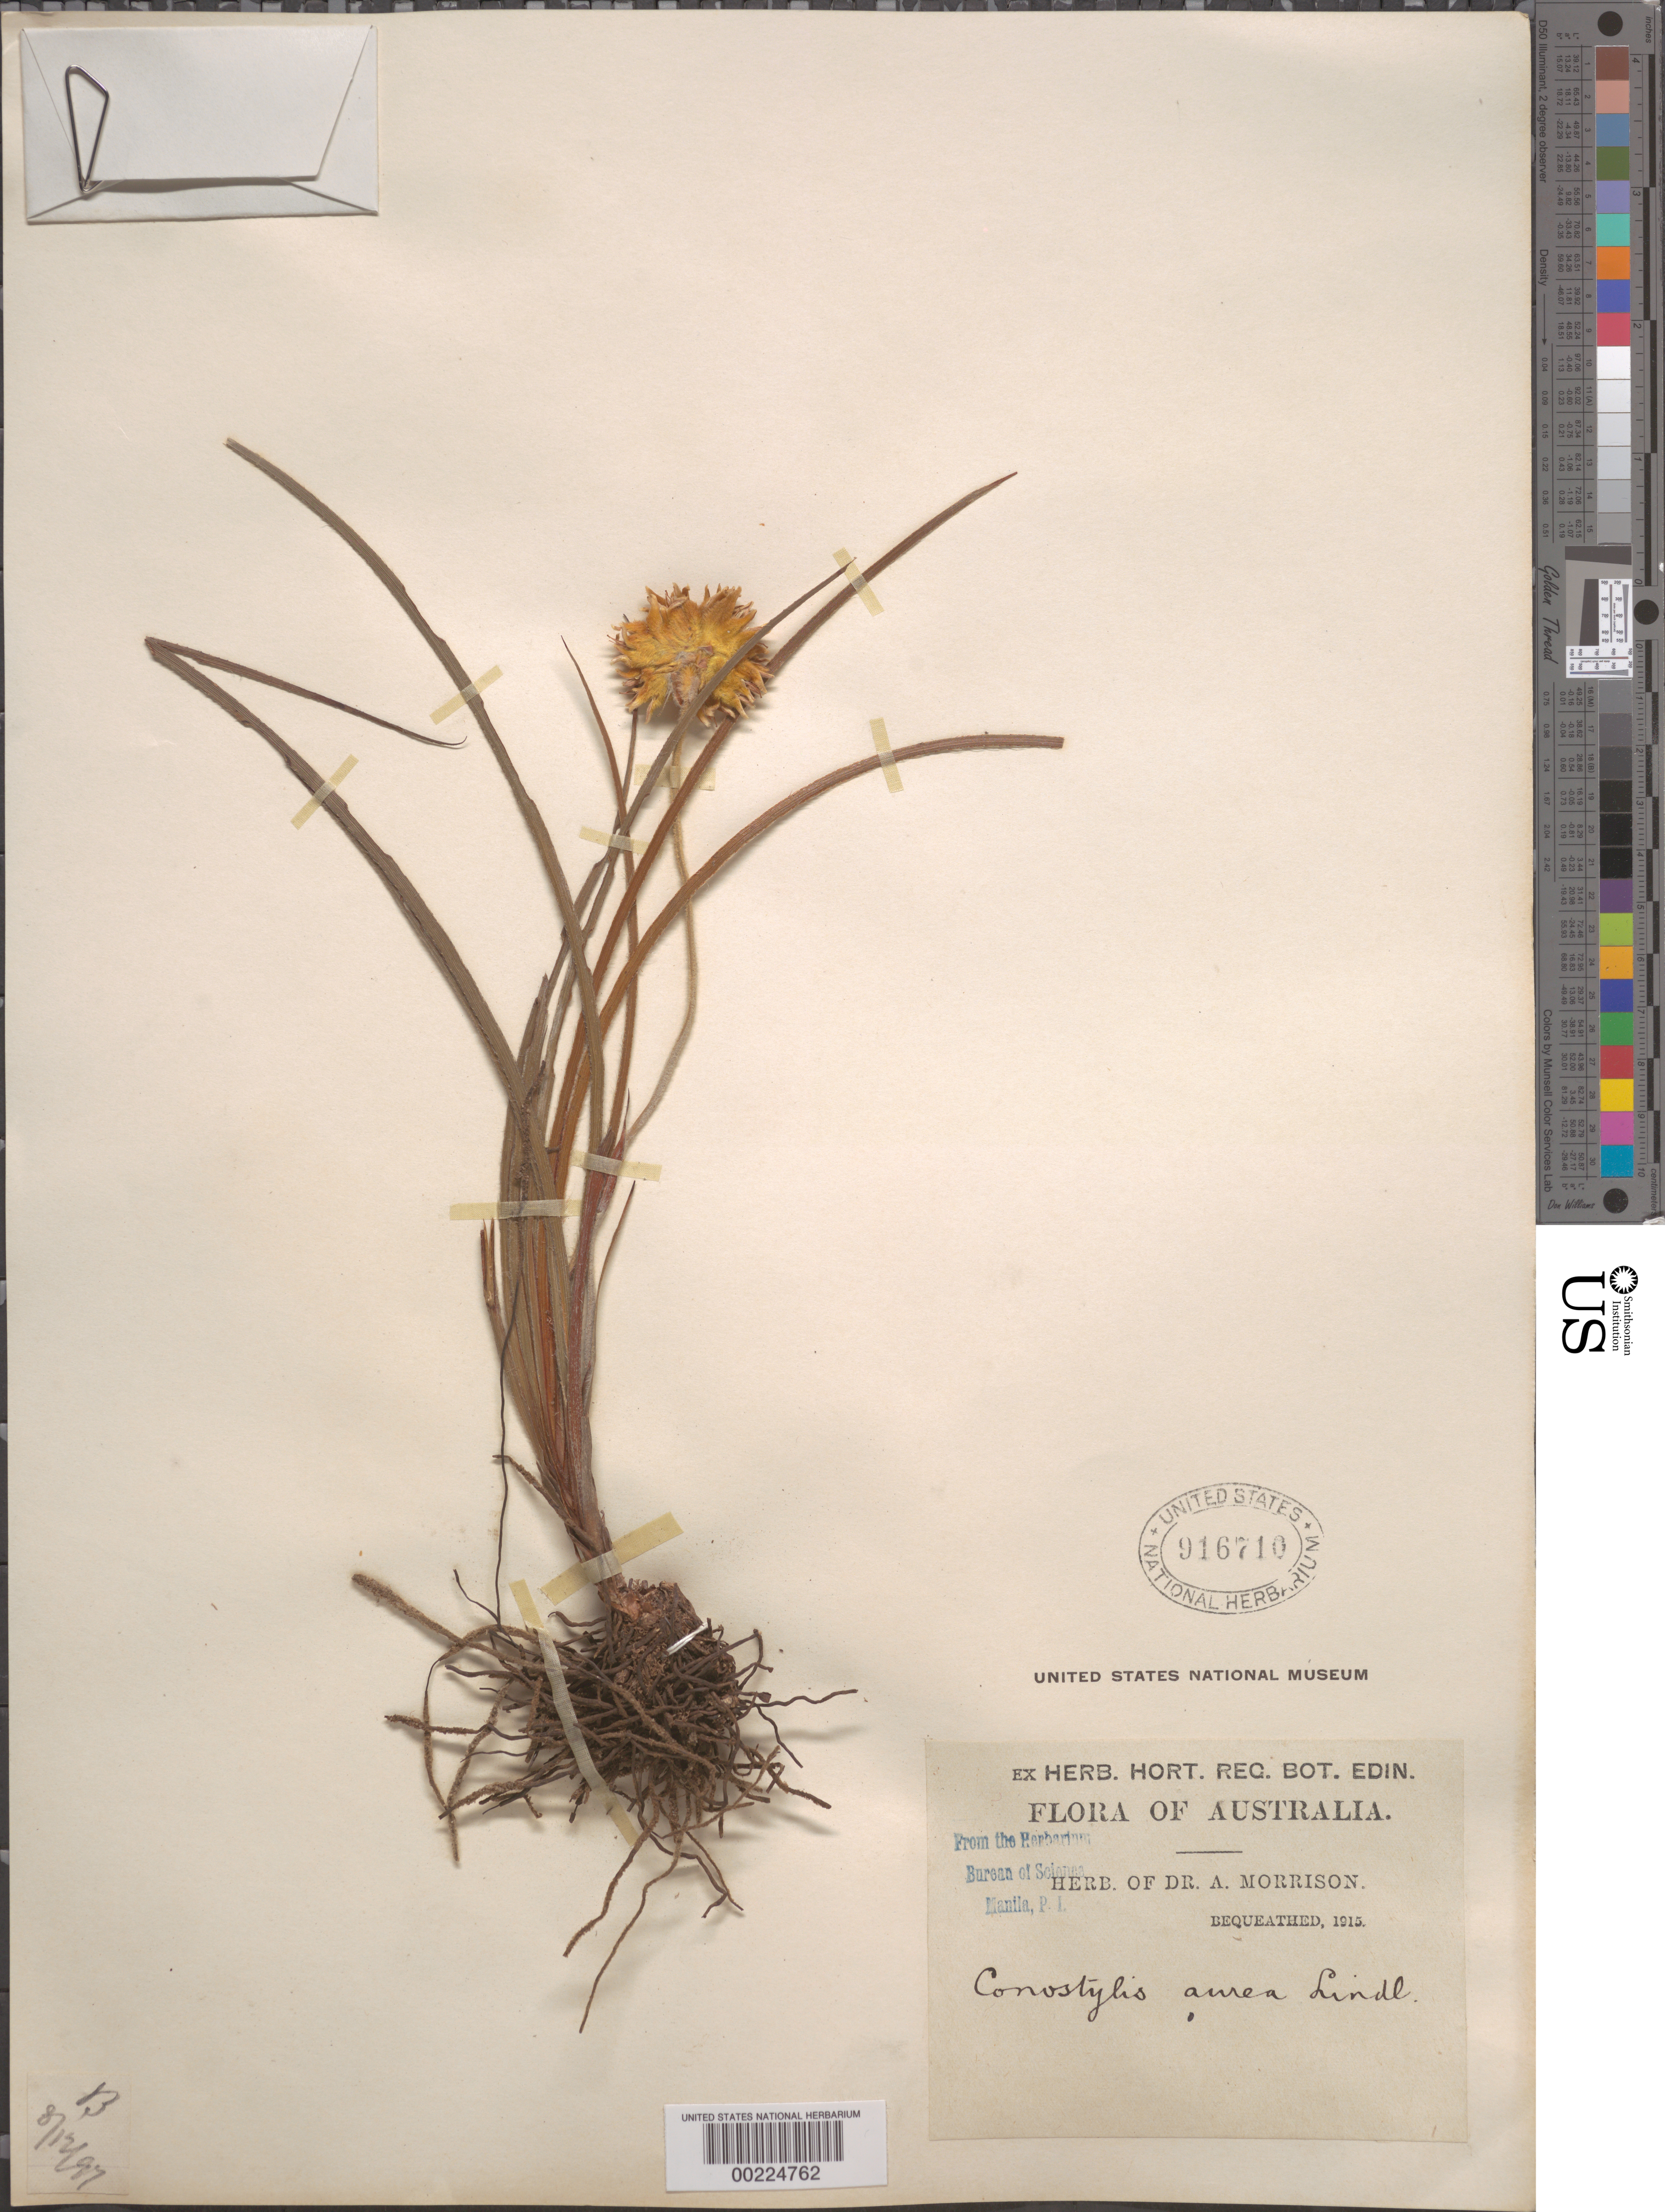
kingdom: Plantae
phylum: Tracheophyta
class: Liliopsida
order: Commelinales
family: Haemodoraceae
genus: Conostylis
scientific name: Conostylis aurea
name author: Lindl.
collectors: Wilkes Explor. Exped.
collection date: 1838/1842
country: Australia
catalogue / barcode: US 916710